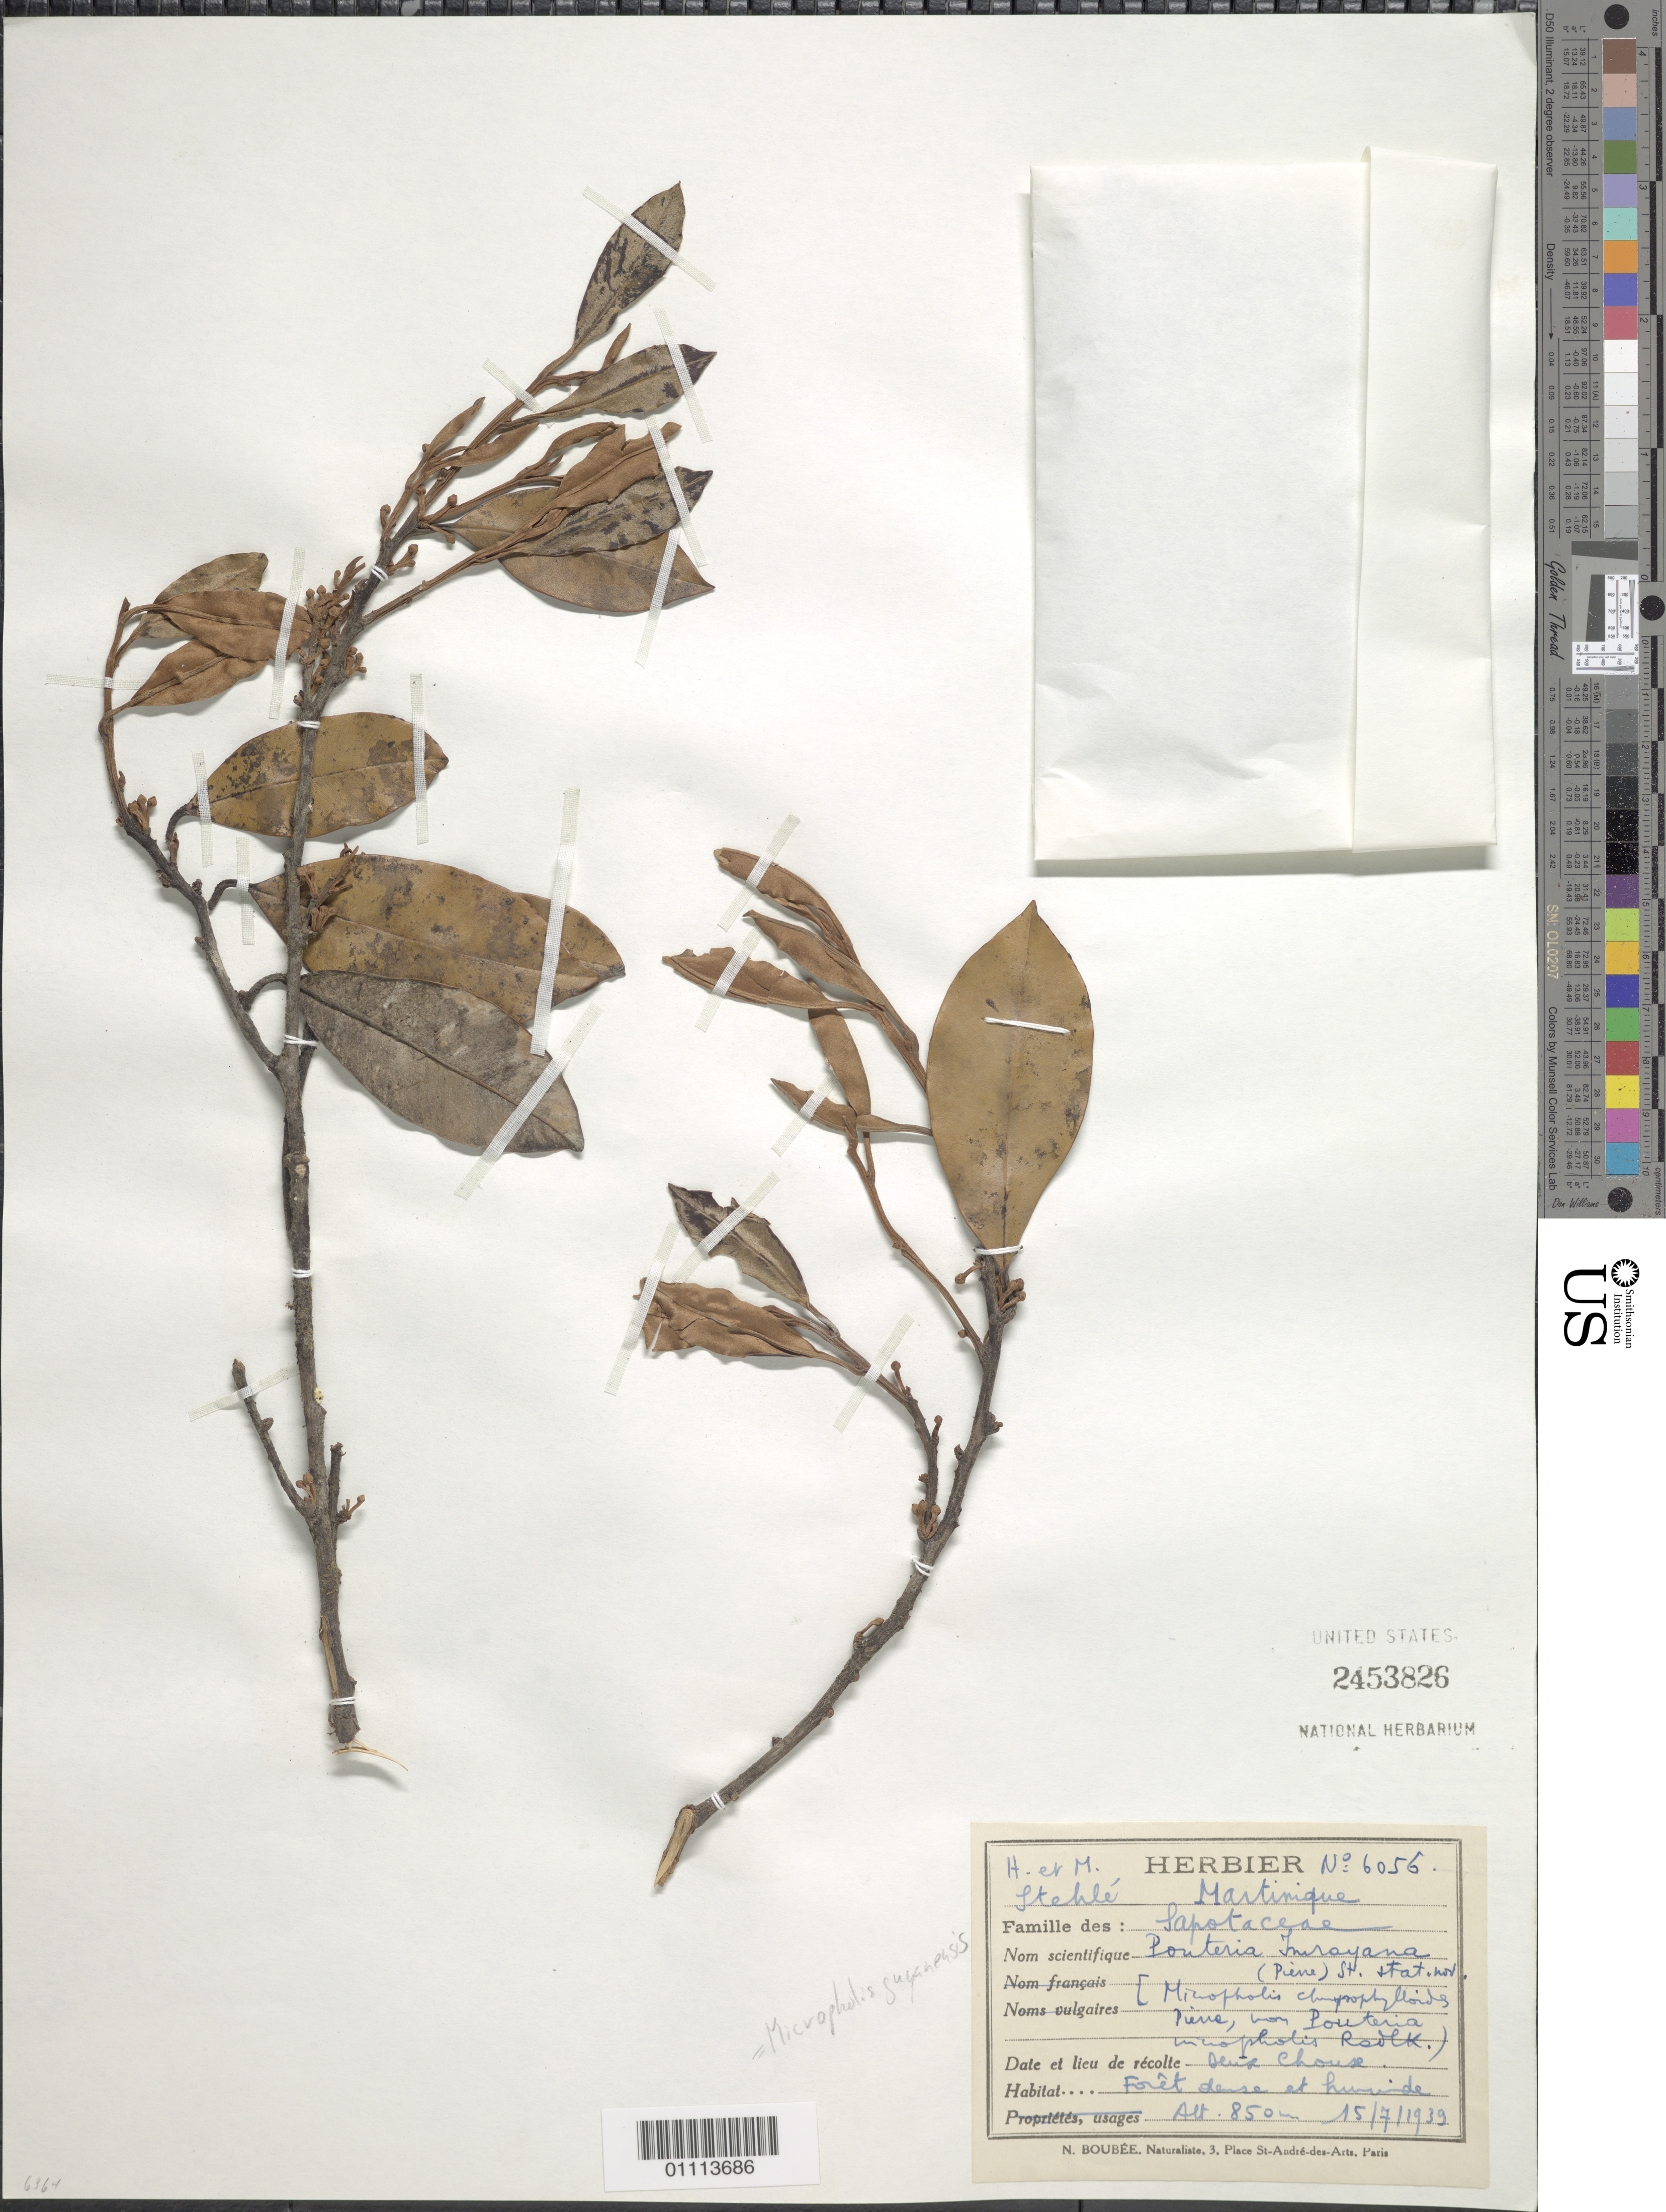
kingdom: Plantae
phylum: Tracheophyta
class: Magnoliopsida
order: Ericales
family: Sapotaceae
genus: Micropholis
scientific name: Micropholis guyanensis subsp. guyanensis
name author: (A. DC.) Pierre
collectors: H. Stehlé & M. Stehlé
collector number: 6056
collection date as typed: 15 Jul 1939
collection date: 1939-07-15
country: Martinique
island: Martinique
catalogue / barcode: US 2453826